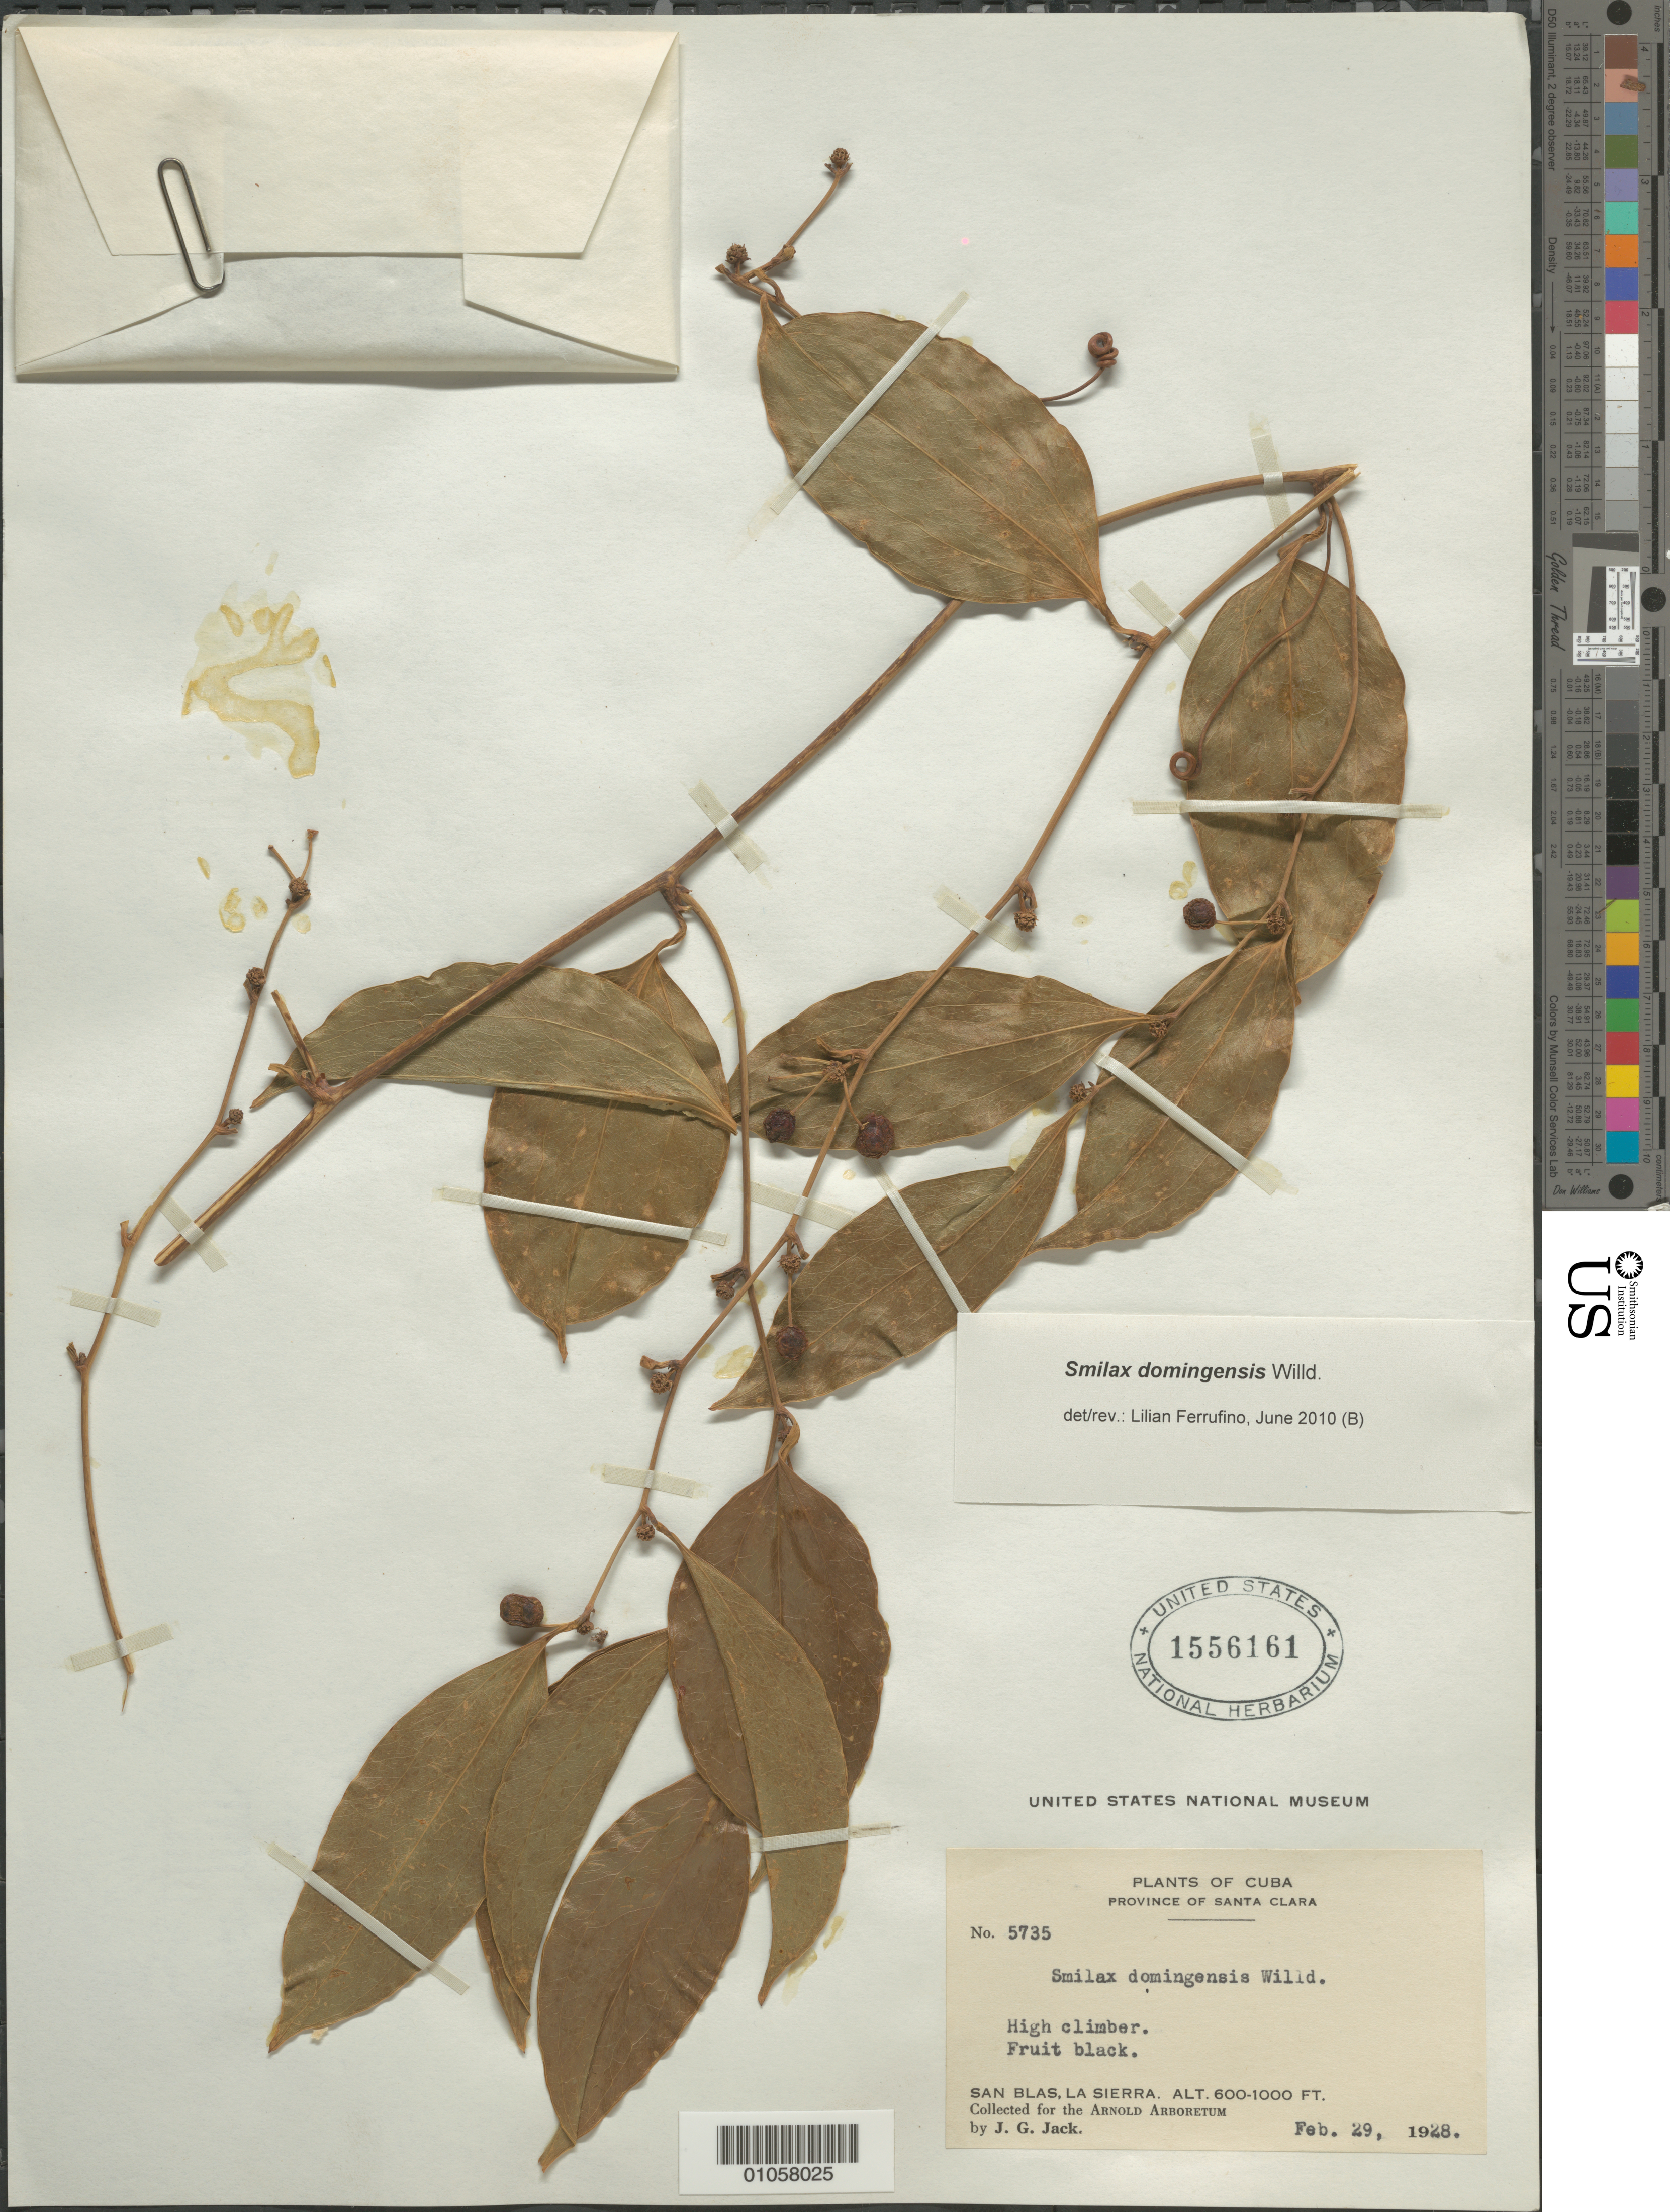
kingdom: Plantae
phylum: Tracheophyta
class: Liliopsida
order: Liliales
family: Smilacaceae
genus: Smilax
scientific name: Smilax domingensis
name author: Willd.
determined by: Ferrufino, L., (USJ), Herbario Universidad de Costa Rica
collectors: J. G. Jack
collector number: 5735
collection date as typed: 29 Feb 1928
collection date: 1928-02-29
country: Cuba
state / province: Santa Clara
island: Cuba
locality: San Blas, La Sierra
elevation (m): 183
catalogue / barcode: US 1556161